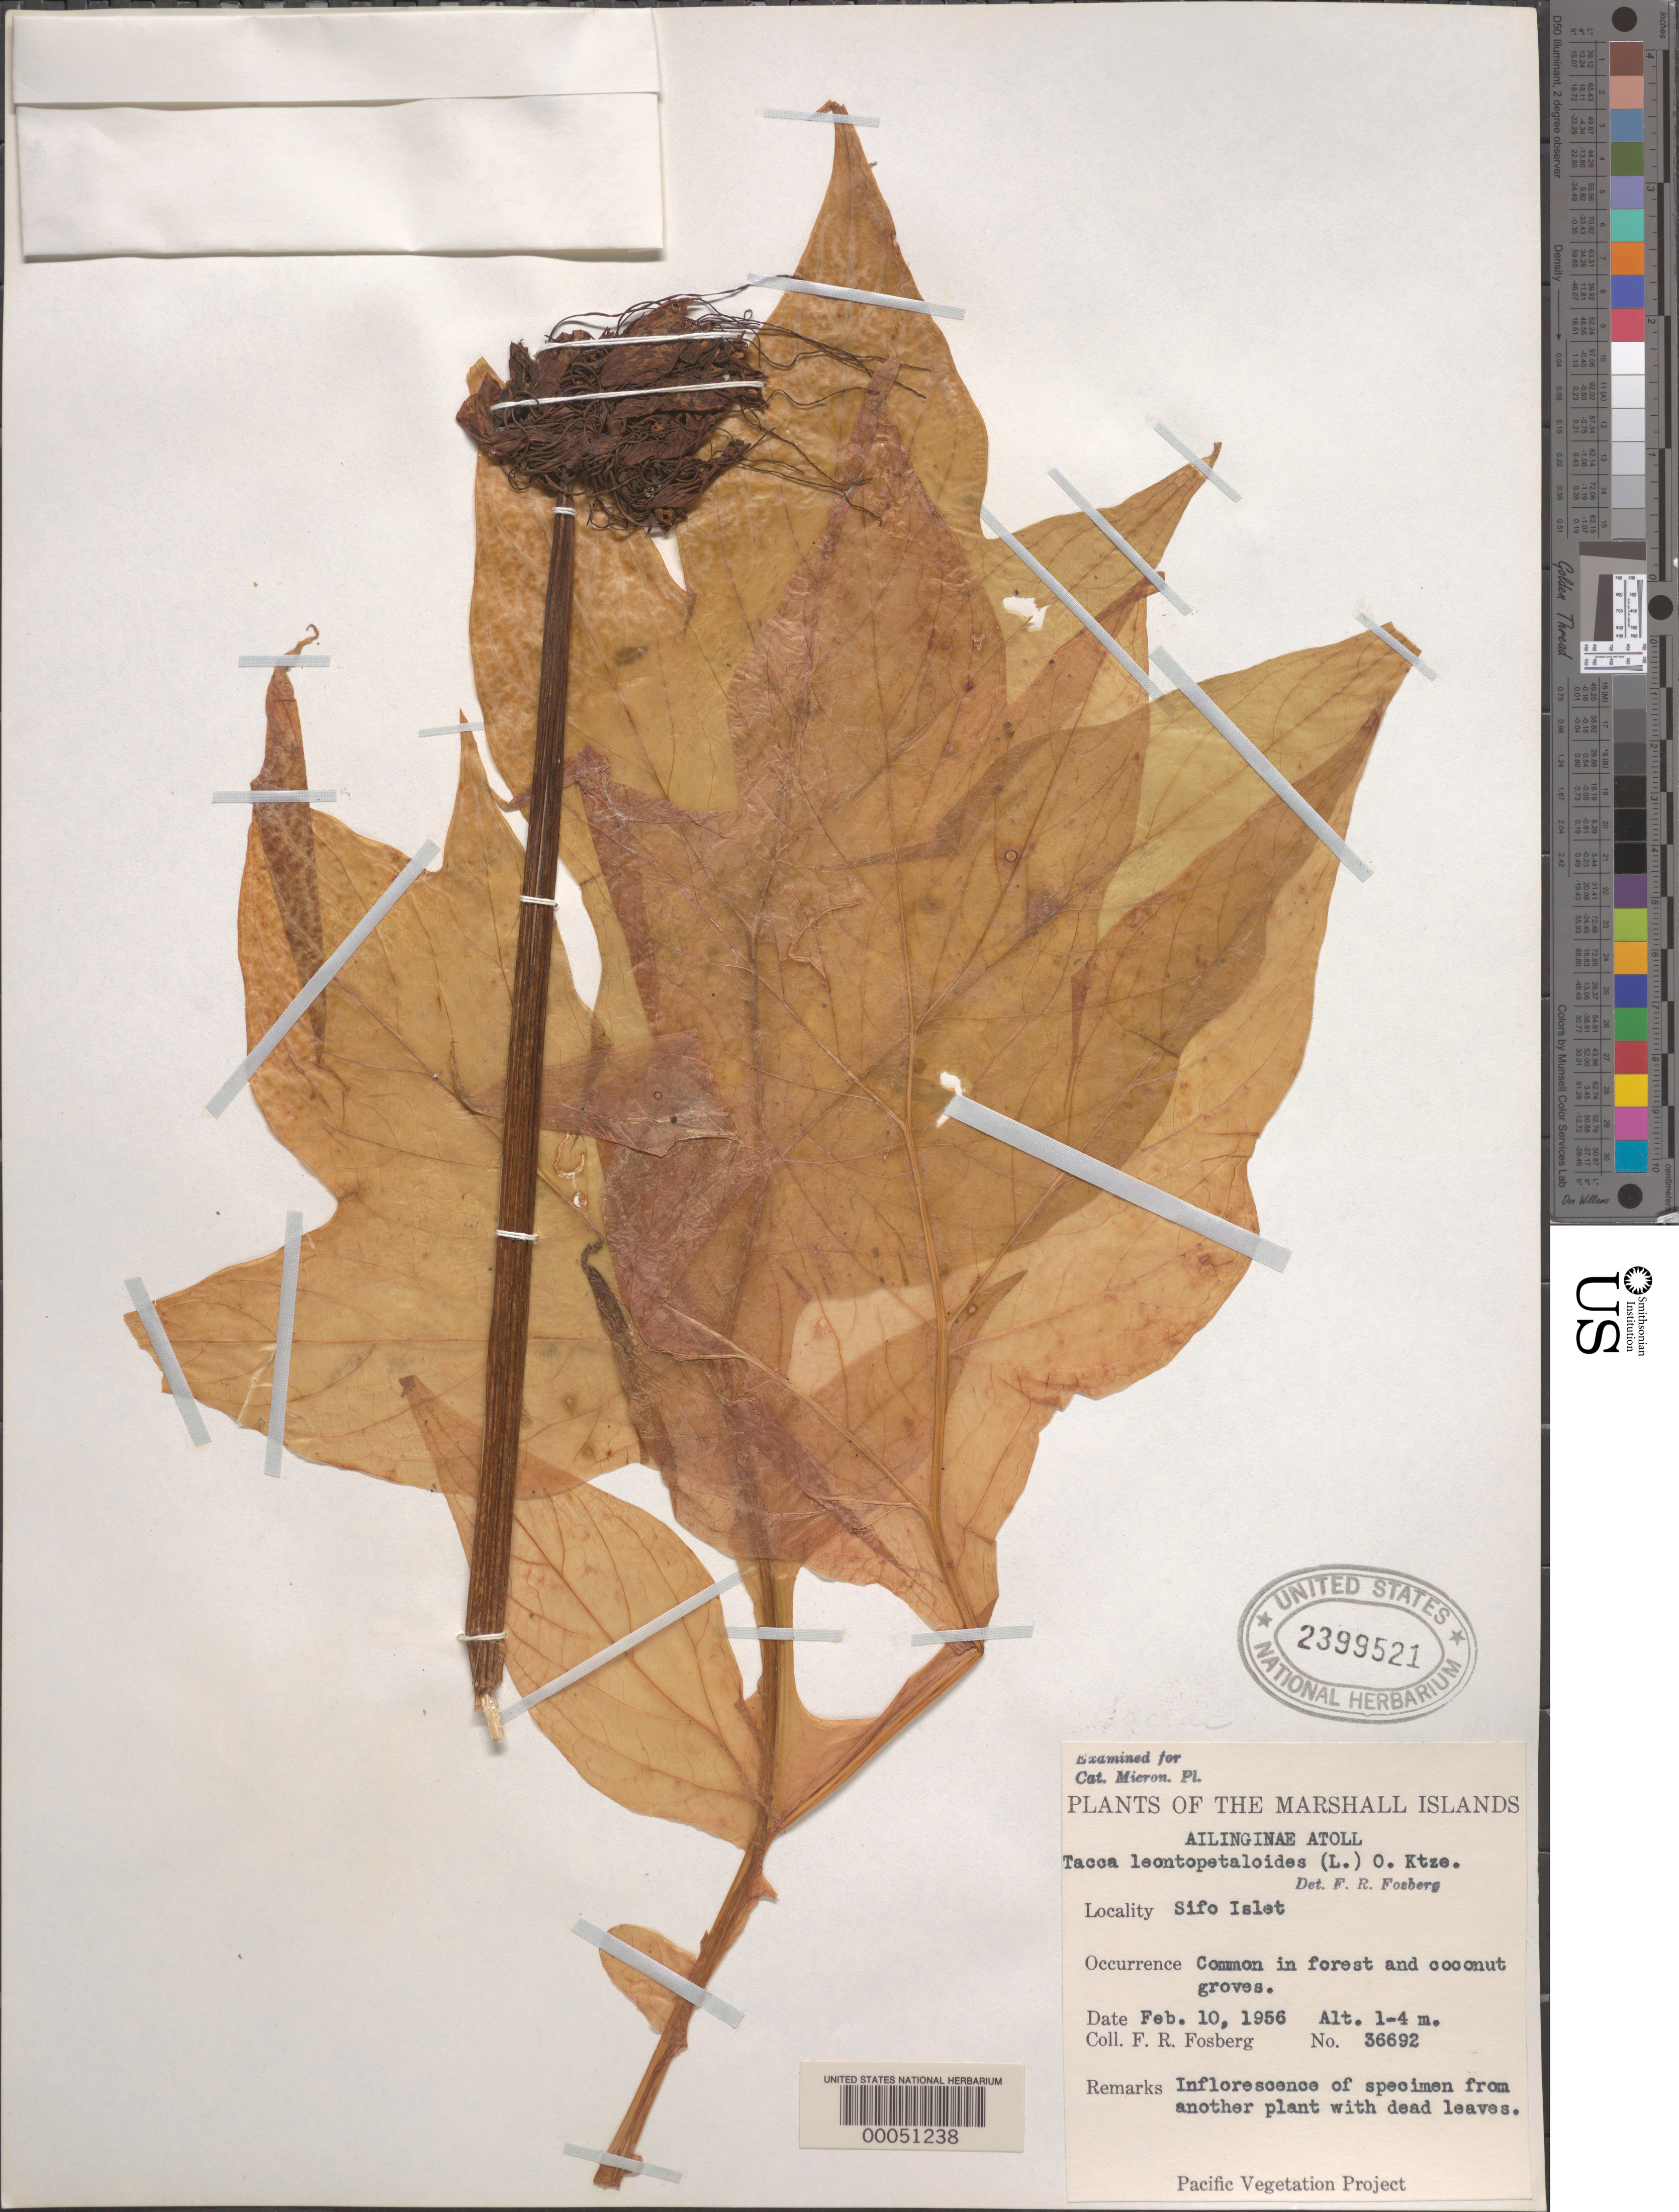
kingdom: Plantae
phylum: Tracheophyta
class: Liliopsida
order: Dioscoreales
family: Dioscoreaceae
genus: Tacca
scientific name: Tacca leontopetaloides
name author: (L.) Kuntze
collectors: F. R. Fosberg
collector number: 36692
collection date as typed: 10 Feb 1956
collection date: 1956-02-10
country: Marshall Islands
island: Alinginae Atoll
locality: Sifo Islet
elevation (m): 1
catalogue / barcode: US 2399521